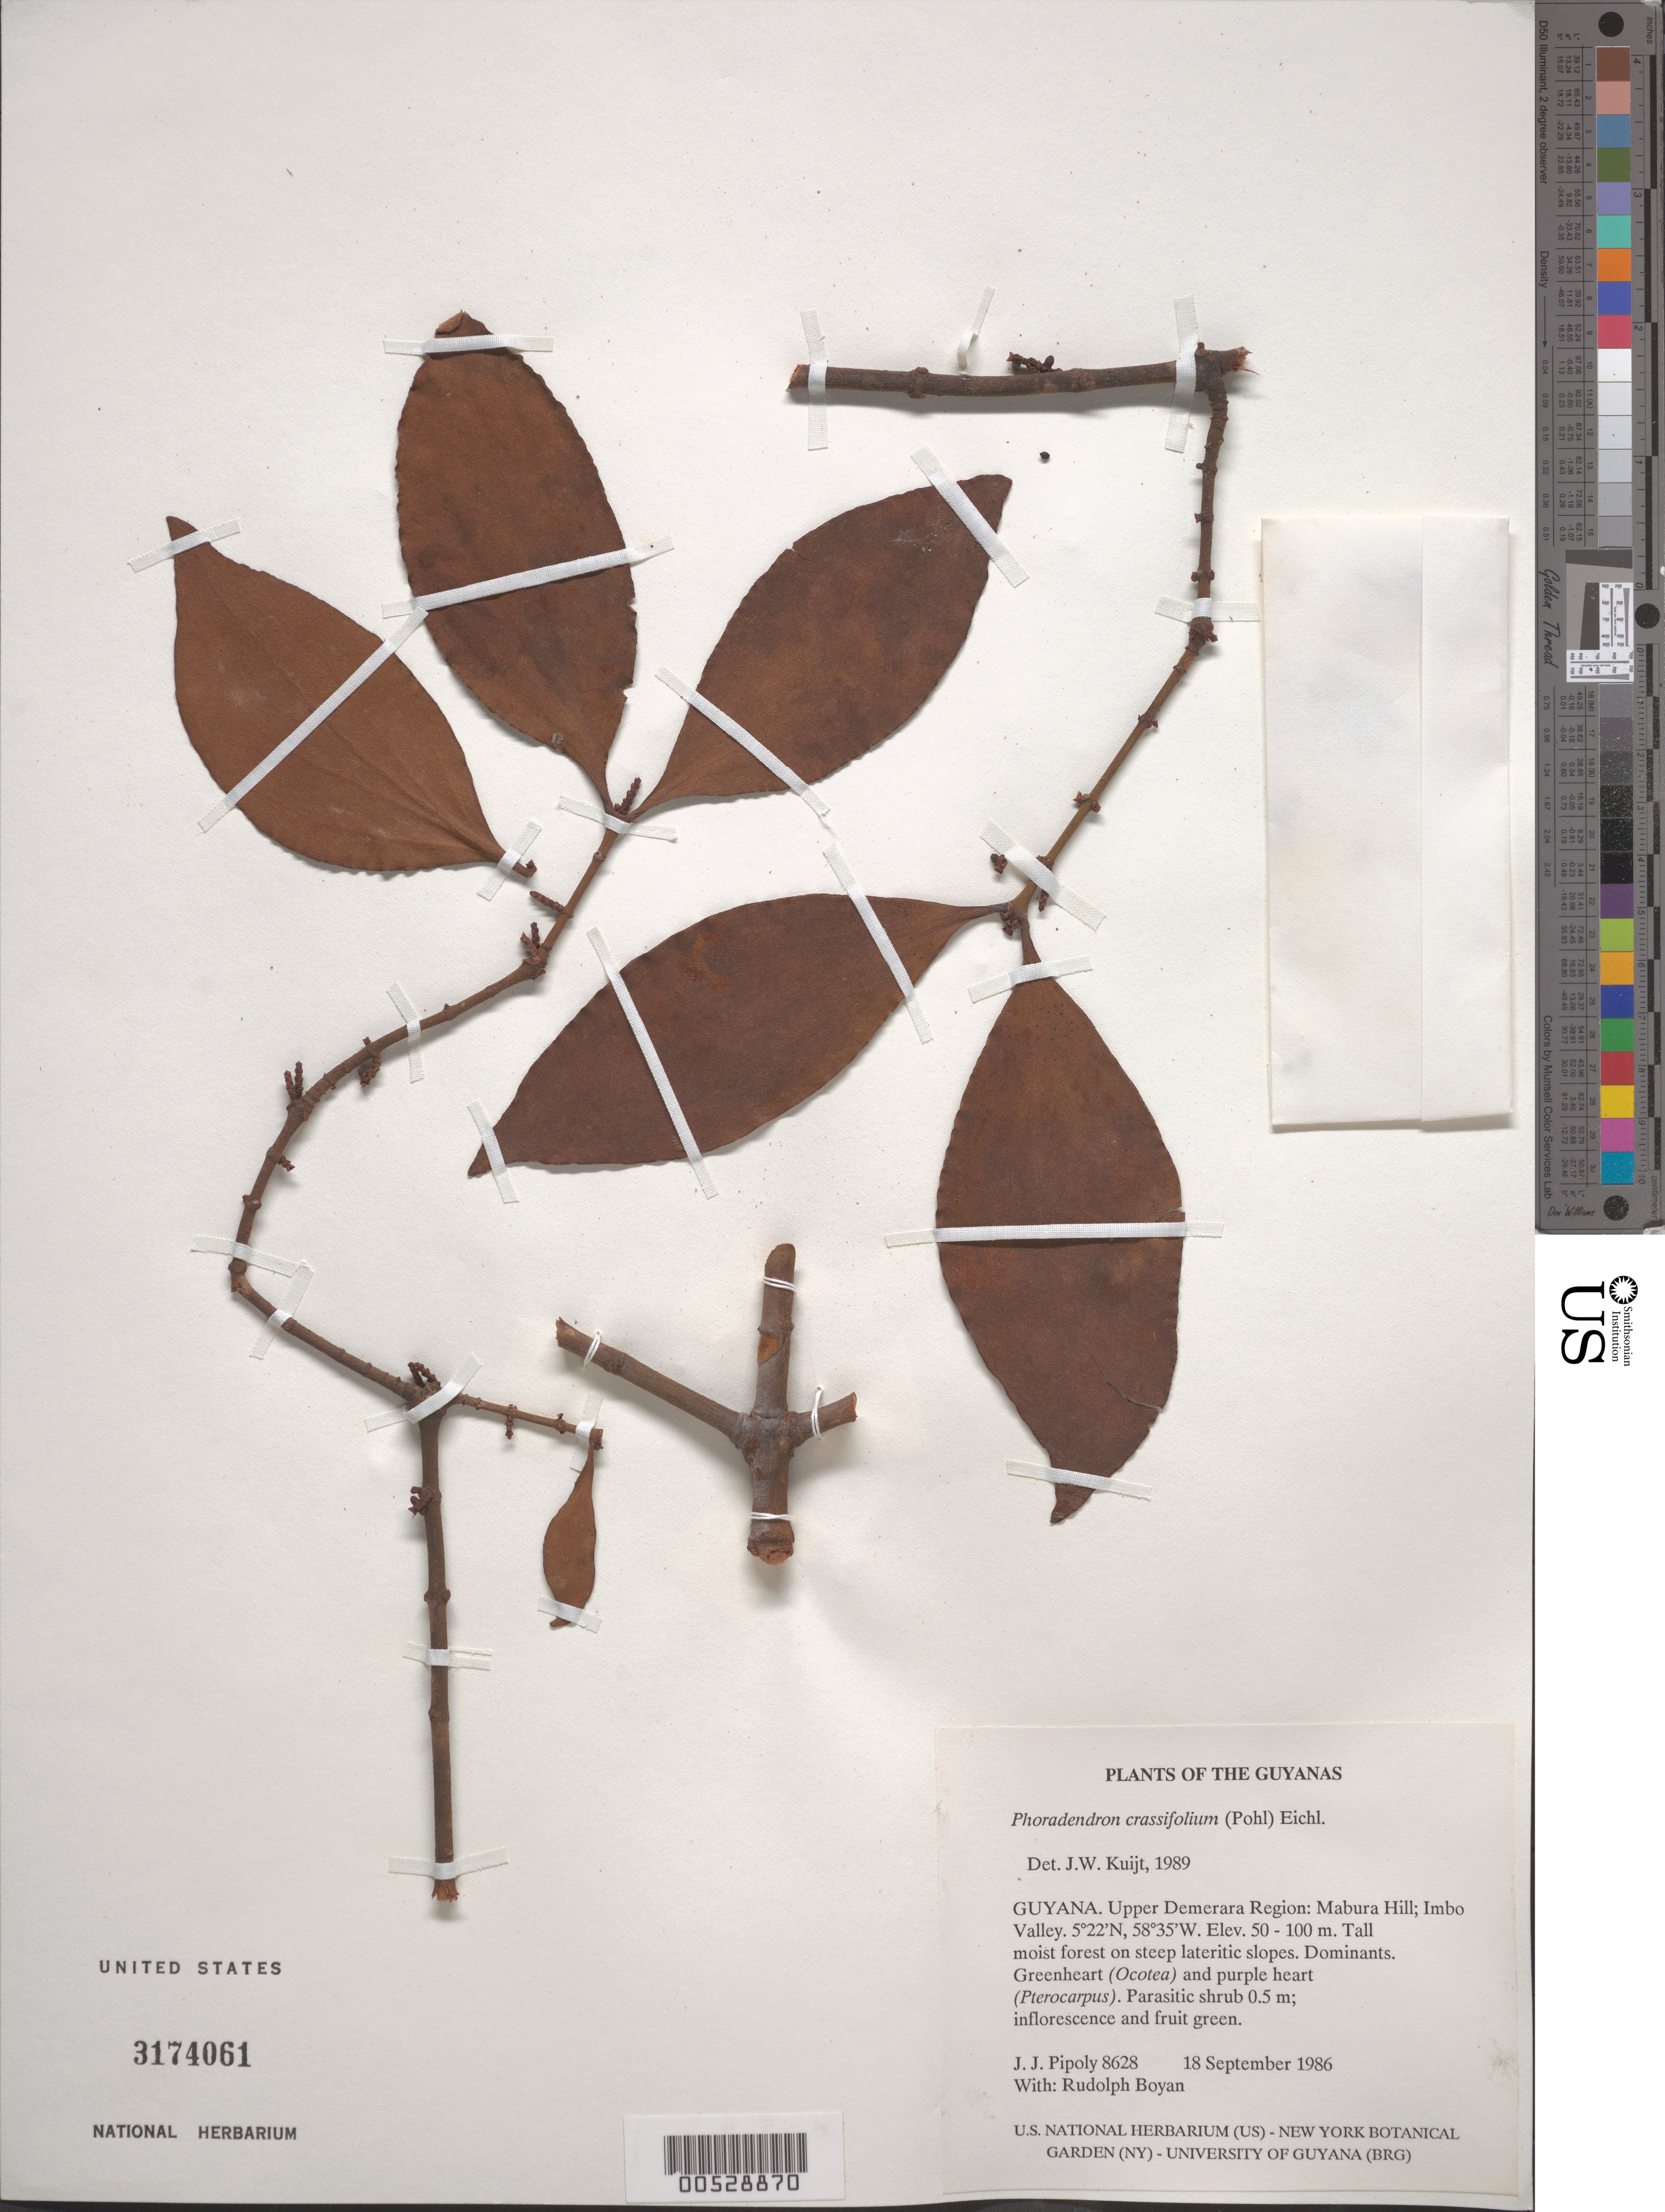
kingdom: Plantae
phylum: Tracheophyta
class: Magnoliopsida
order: Santalales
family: Viscaceae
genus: Phoradendron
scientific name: Phoradendron crassifolium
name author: (Pohl ex DC.) Eichler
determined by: Kuijt, Job, (CANADA)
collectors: J. J. Pipoly & R. Boyan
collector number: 8628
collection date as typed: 18 September 1986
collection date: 1986-09-18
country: Guyana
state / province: U. Demerara-Berbice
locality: Mabura Hill; Imbo Valley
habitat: Tall moist forest on steep lateritic slopes. Dominants. Greenheart (Ocotea) and purple heart (Pterocarpus)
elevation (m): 50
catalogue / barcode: US 3174061